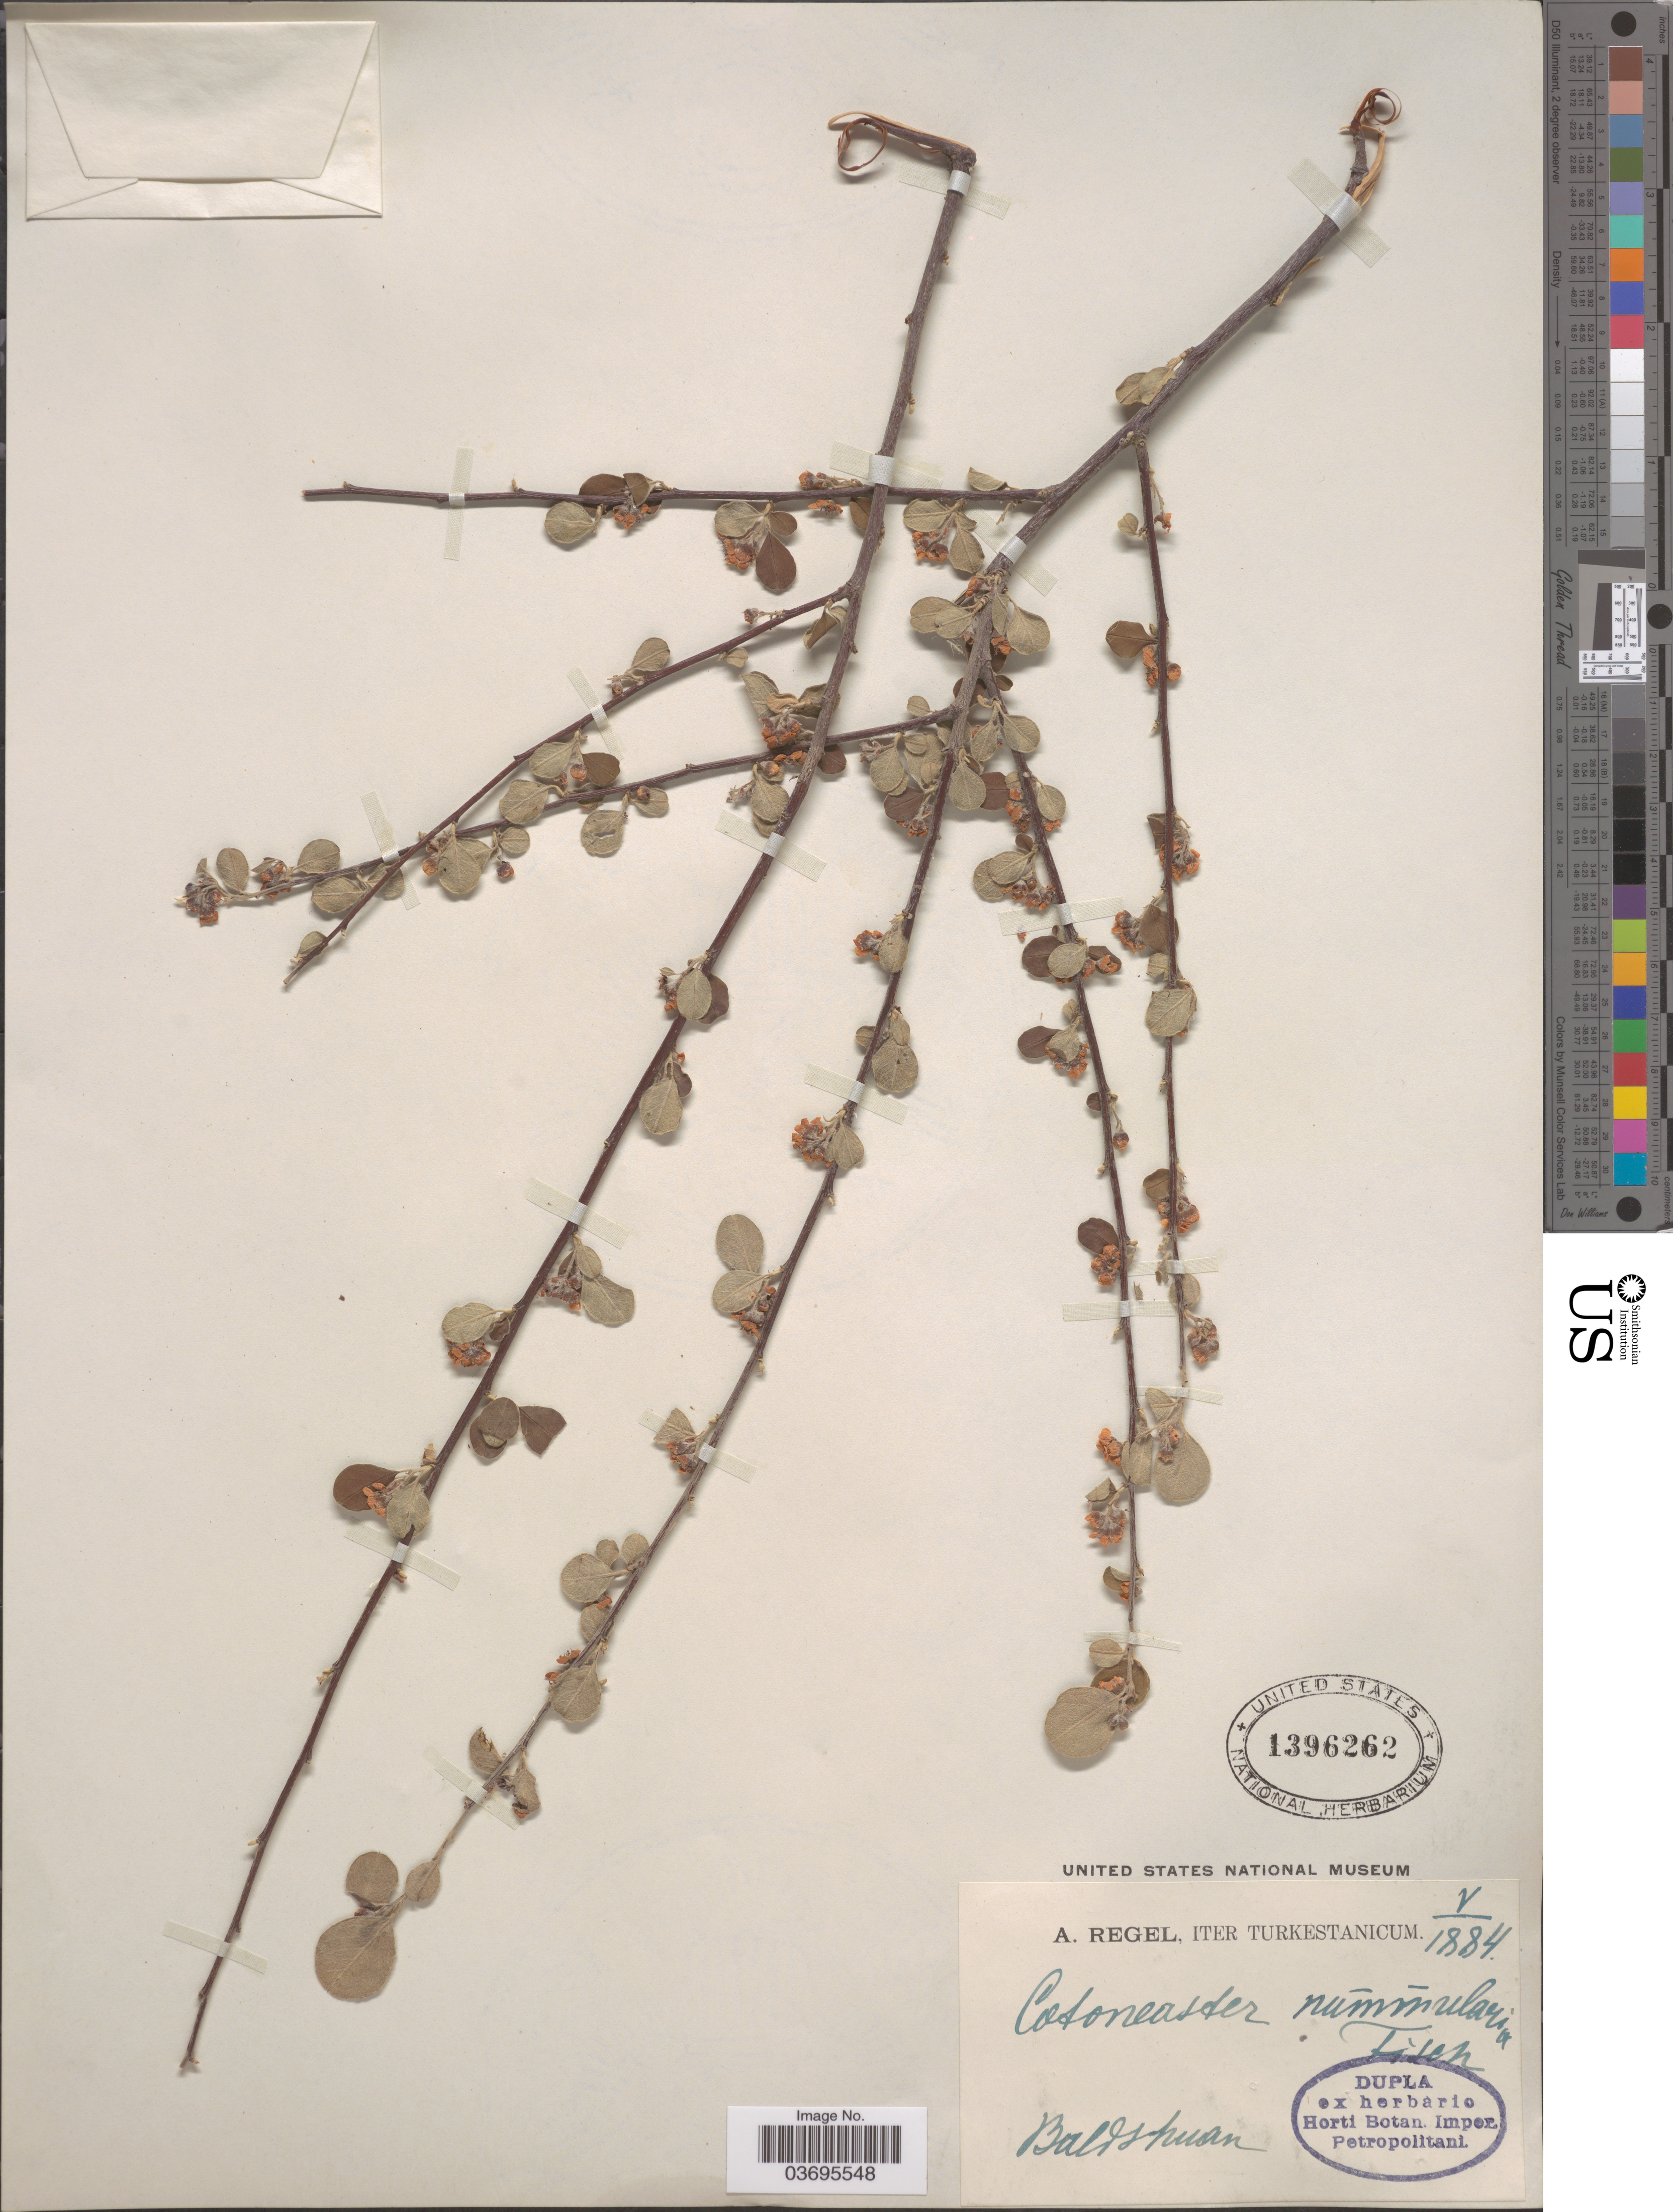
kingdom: Plantae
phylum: Tracheophyta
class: Magnoliopsida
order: Rosales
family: Rosaceae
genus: Cotoneaster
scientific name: Cotoneaster racemiflorus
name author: (Desf.) K. Koch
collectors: A. Regel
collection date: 1884-05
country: Tajikistan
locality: Iter Turkestanicum. Baldshuan.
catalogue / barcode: US 1396262